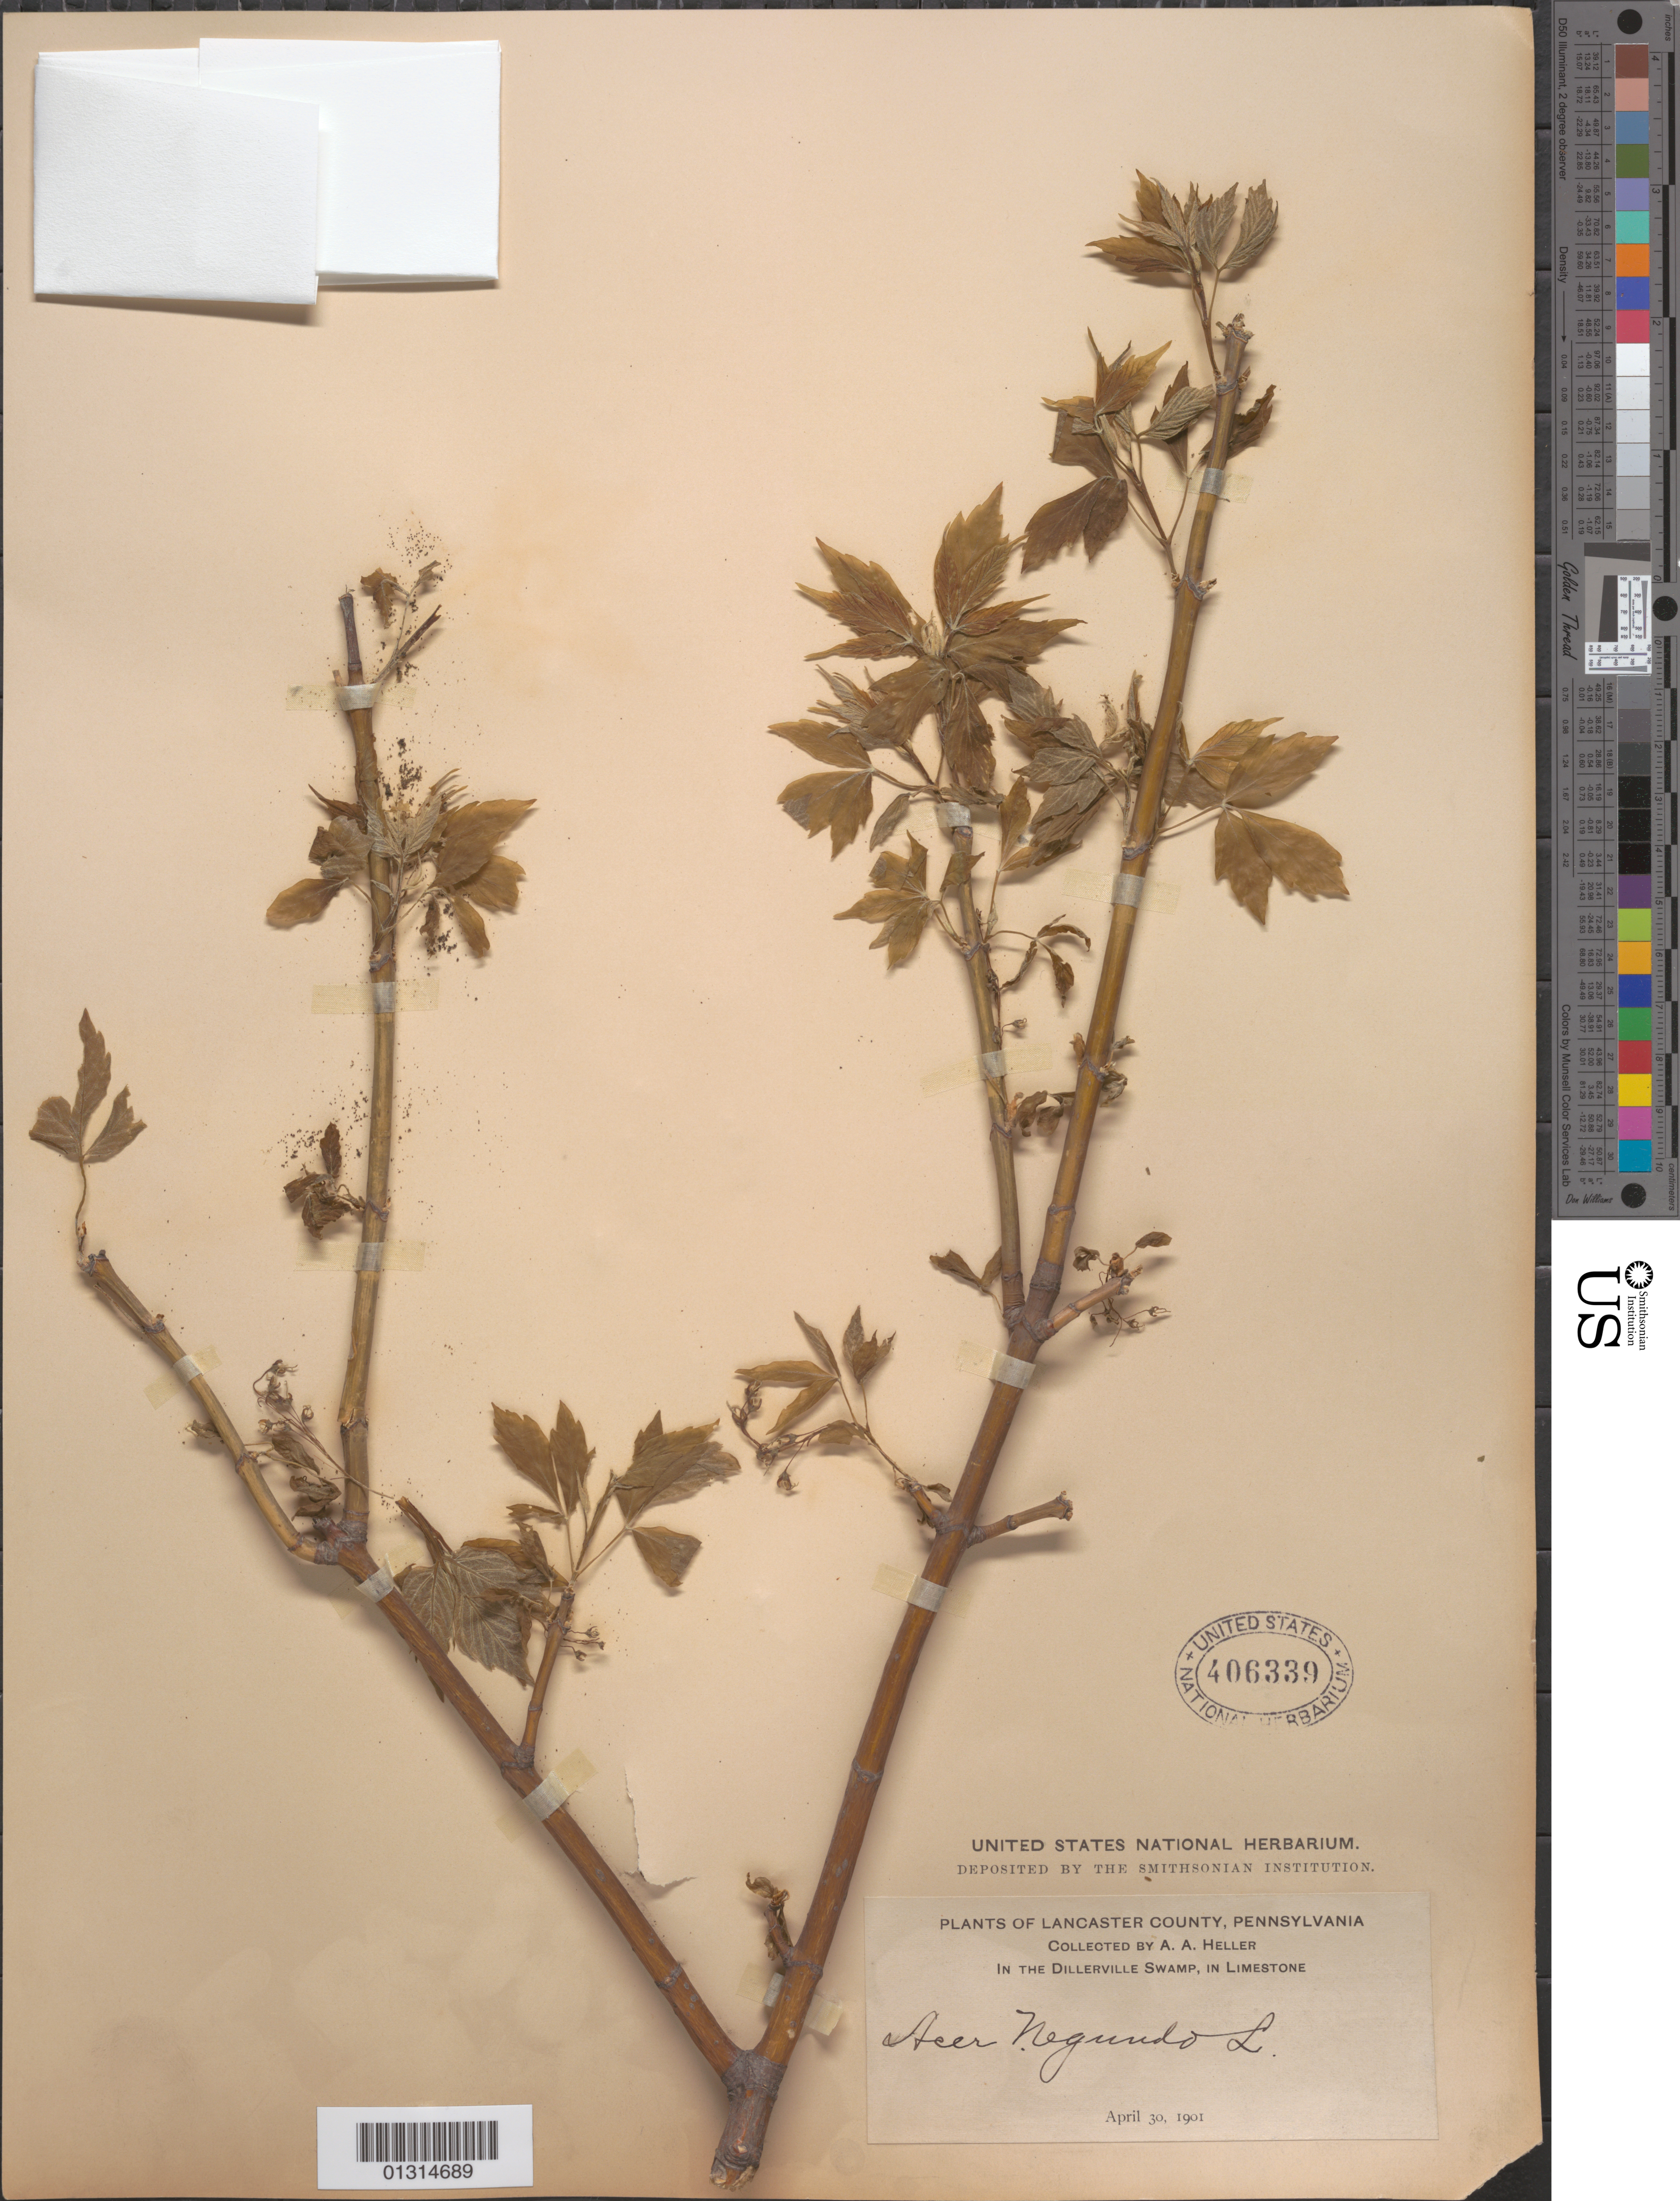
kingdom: Plantae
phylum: Tracheophyta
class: Magnoliopsida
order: Sapindales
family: Sapindaceae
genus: Acer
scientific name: Acer negundo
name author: L.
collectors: A. A. Heller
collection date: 1901-04-30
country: United States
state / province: Pennsylvania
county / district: Lancaster County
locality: Lancaster County, Dillerville Swamp.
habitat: Limestone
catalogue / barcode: US 406339